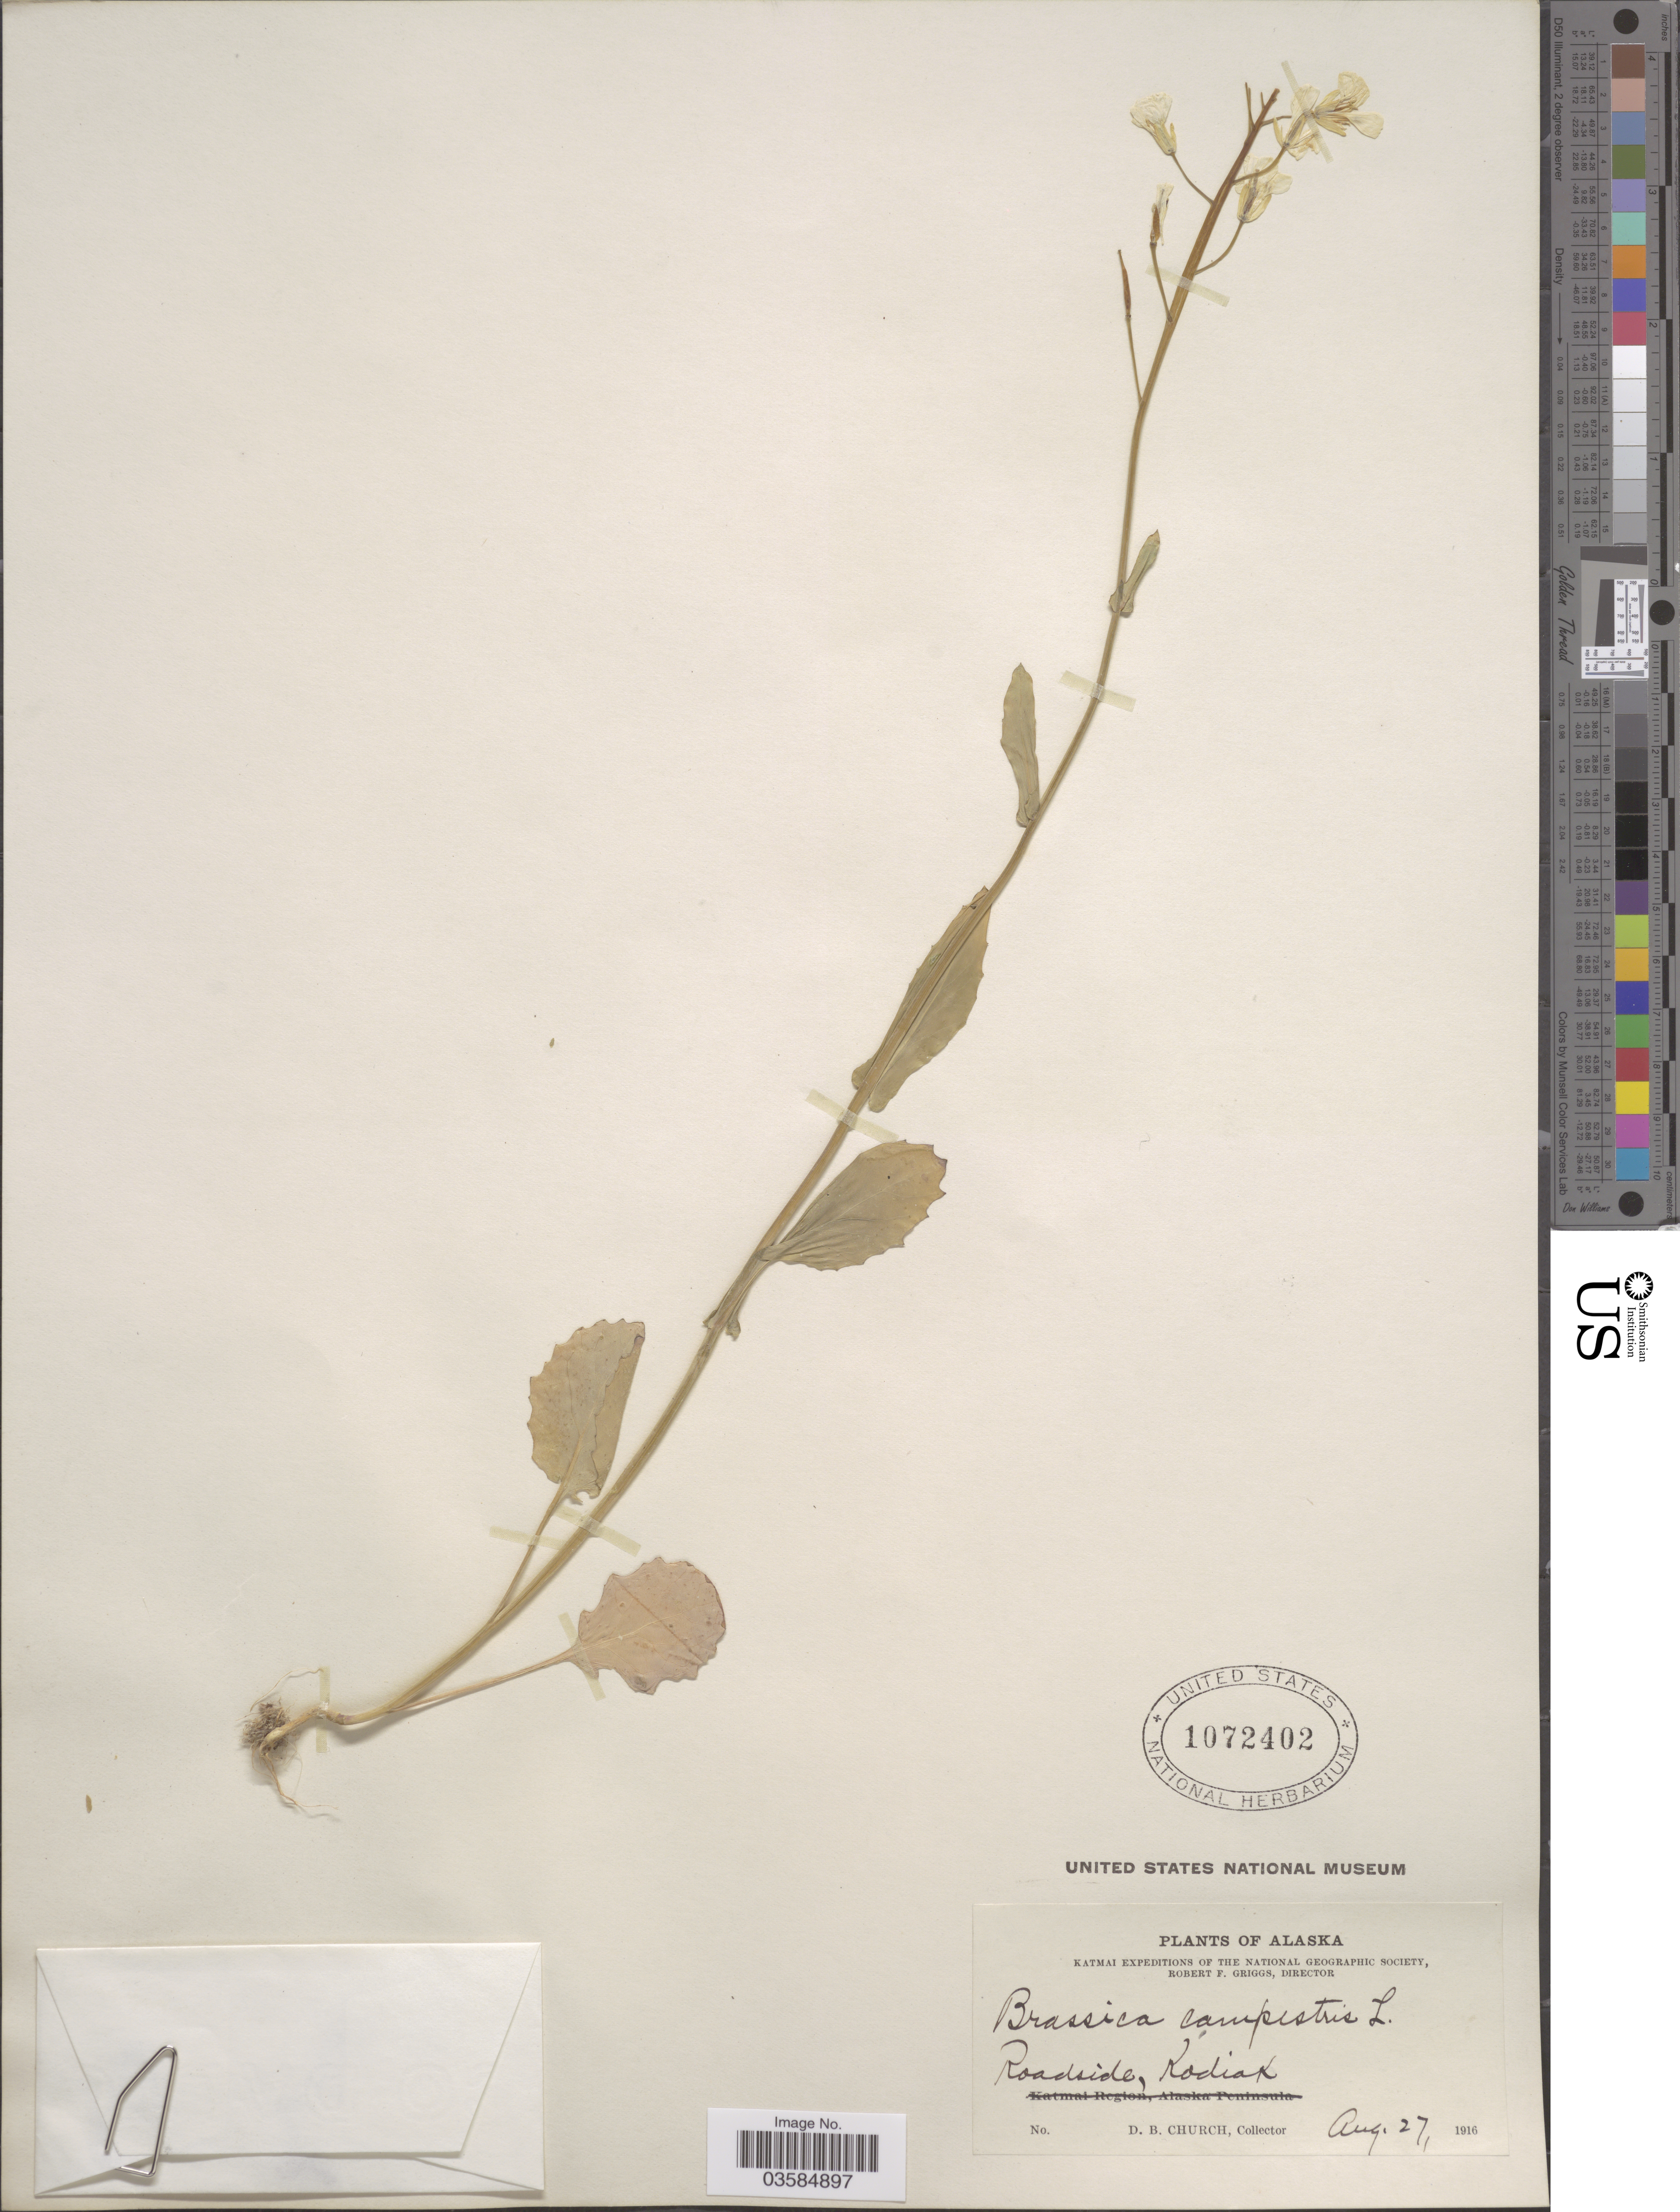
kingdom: Plantae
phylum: Tracheophyta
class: Magnoliopsida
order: Brassicales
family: Brassicaceae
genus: Brassica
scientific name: Brassica campestris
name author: L.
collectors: D. Church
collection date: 1916-08-27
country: United States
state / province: Alaska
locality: Roadside, Kodiak.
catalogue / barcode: US 1072402